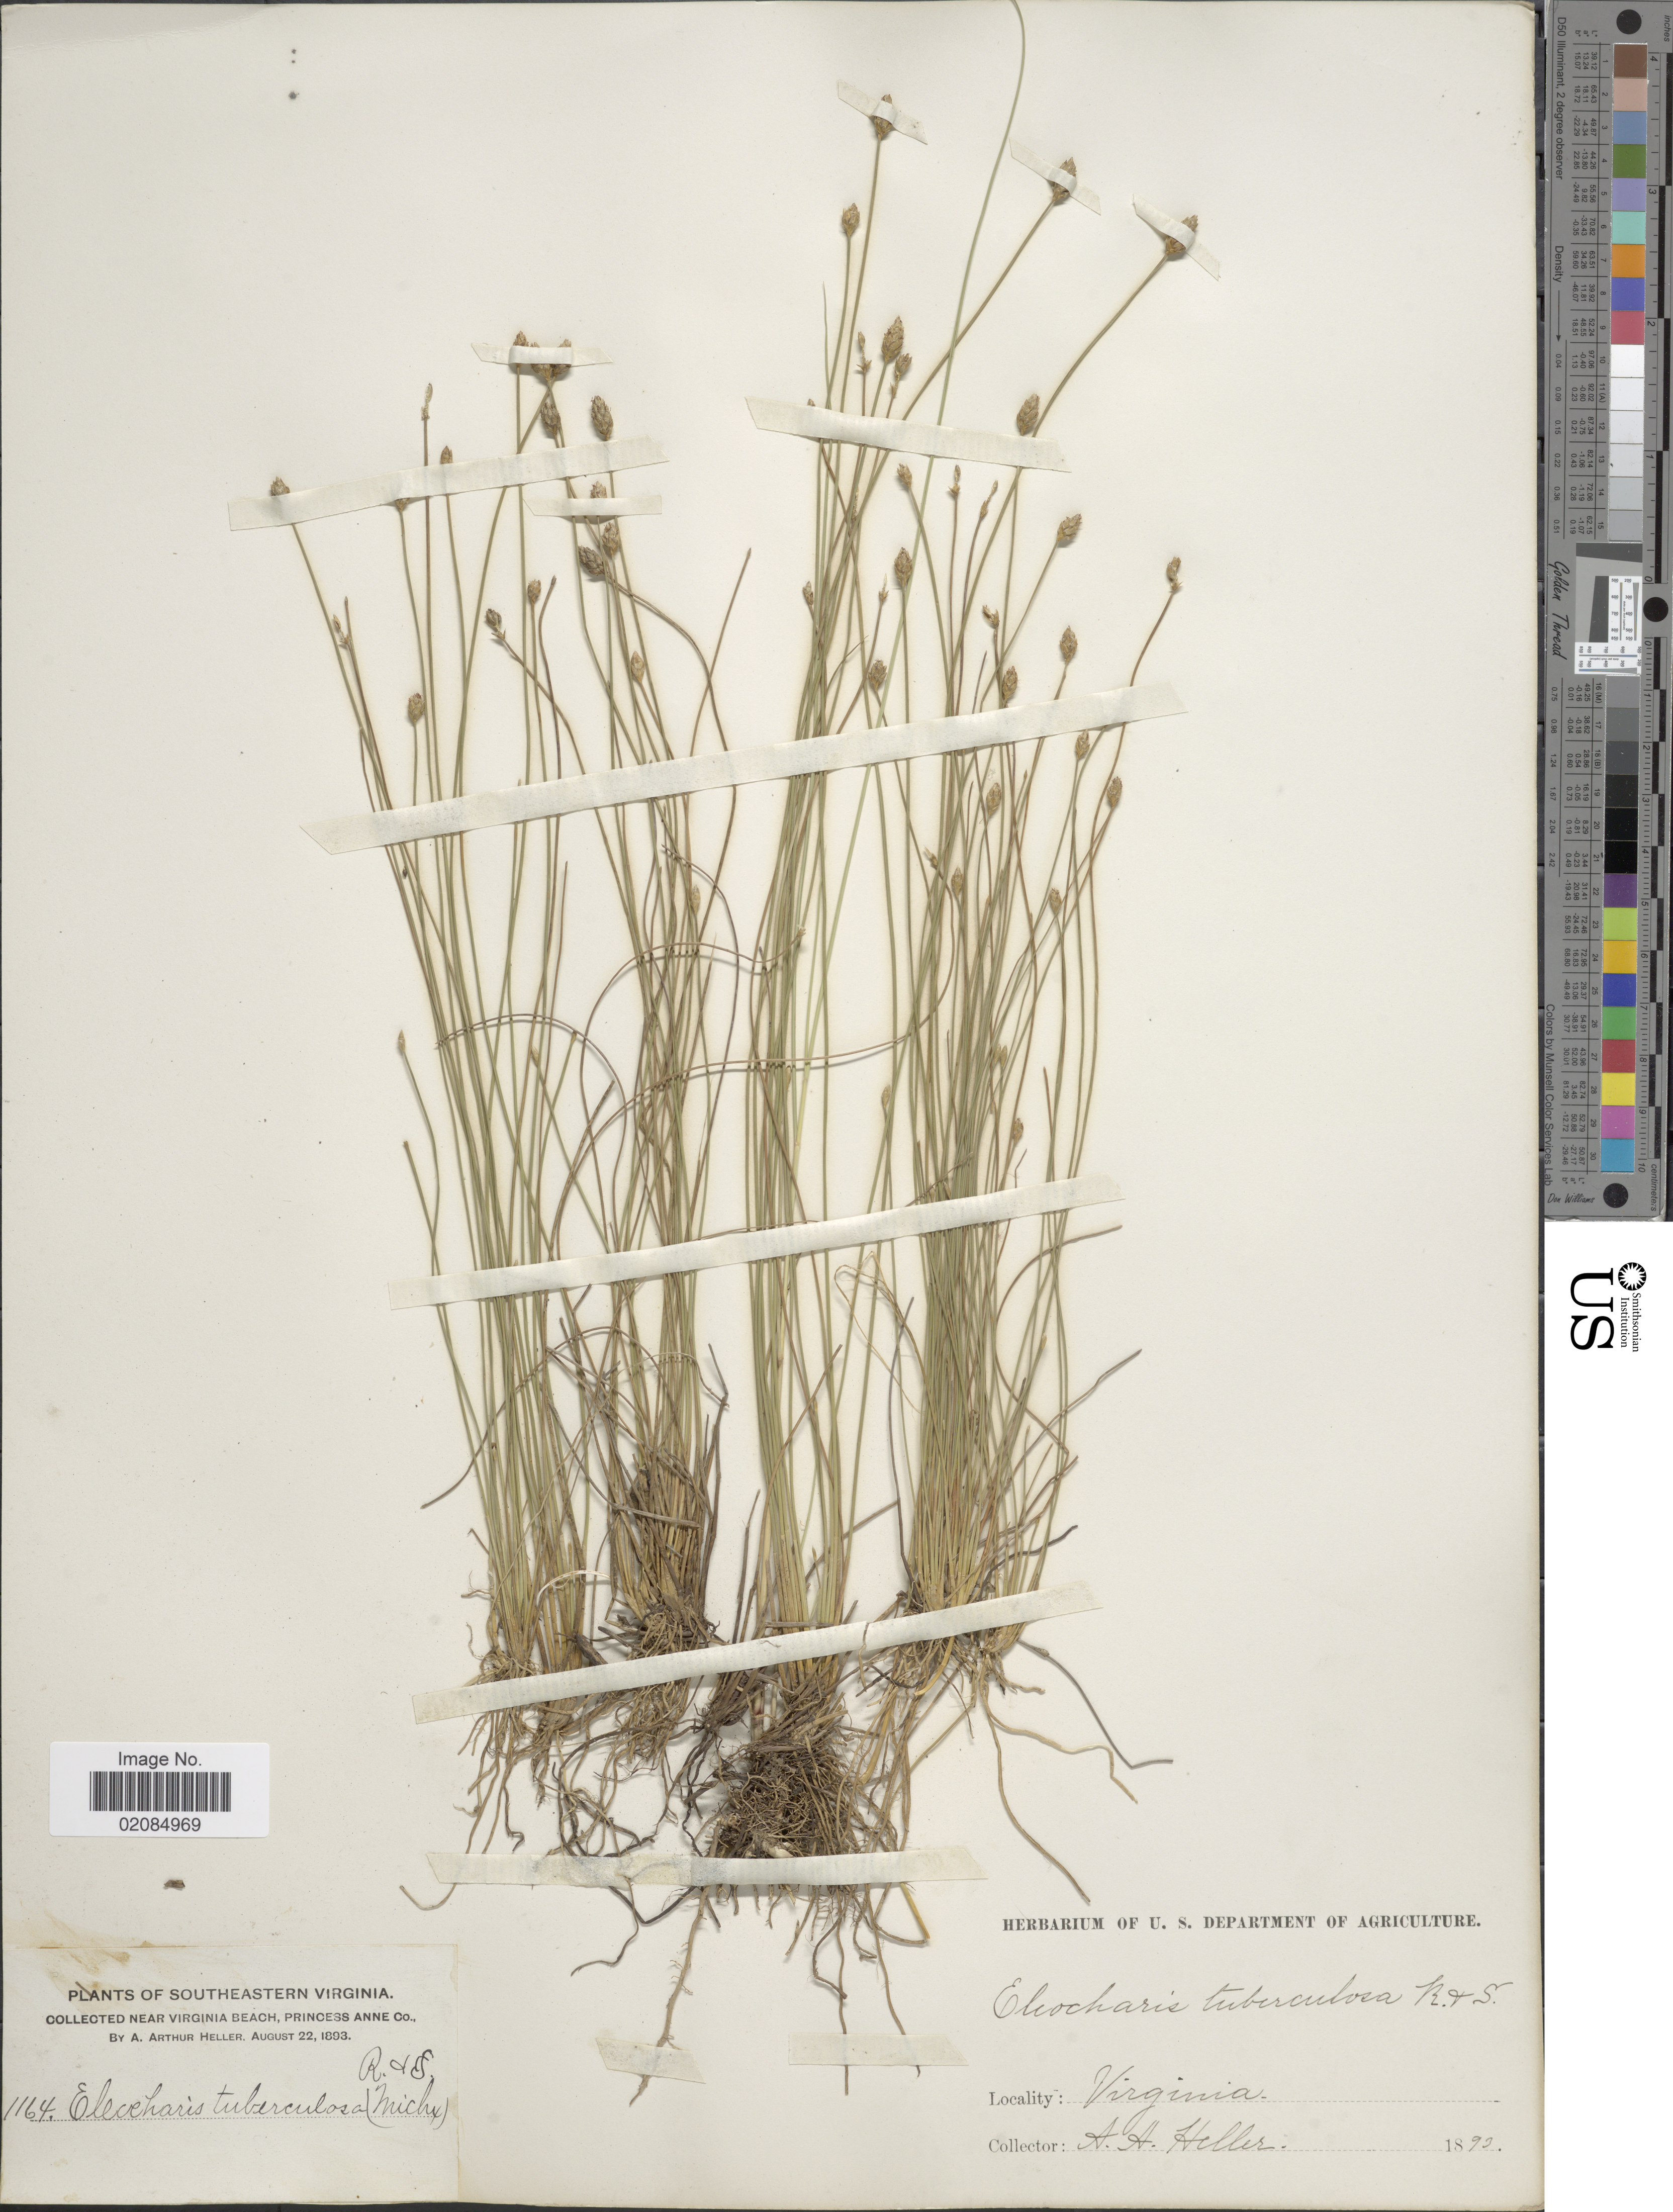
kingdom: Plantae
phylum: Tracheophyta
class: Liliopsida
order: Poales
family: Cyperaceae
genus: Eleocharis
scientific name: Eleocharis tuberculosa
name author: (Michx.) Roem. & Schult.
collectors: A. A. Heller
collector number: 1164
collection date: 1893-08-22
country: United States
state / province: Virginia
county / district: City of Virginia Beach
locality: Southeastern Virginia. Near Virginia Beach, Princess Anne (=historic county name) Co.